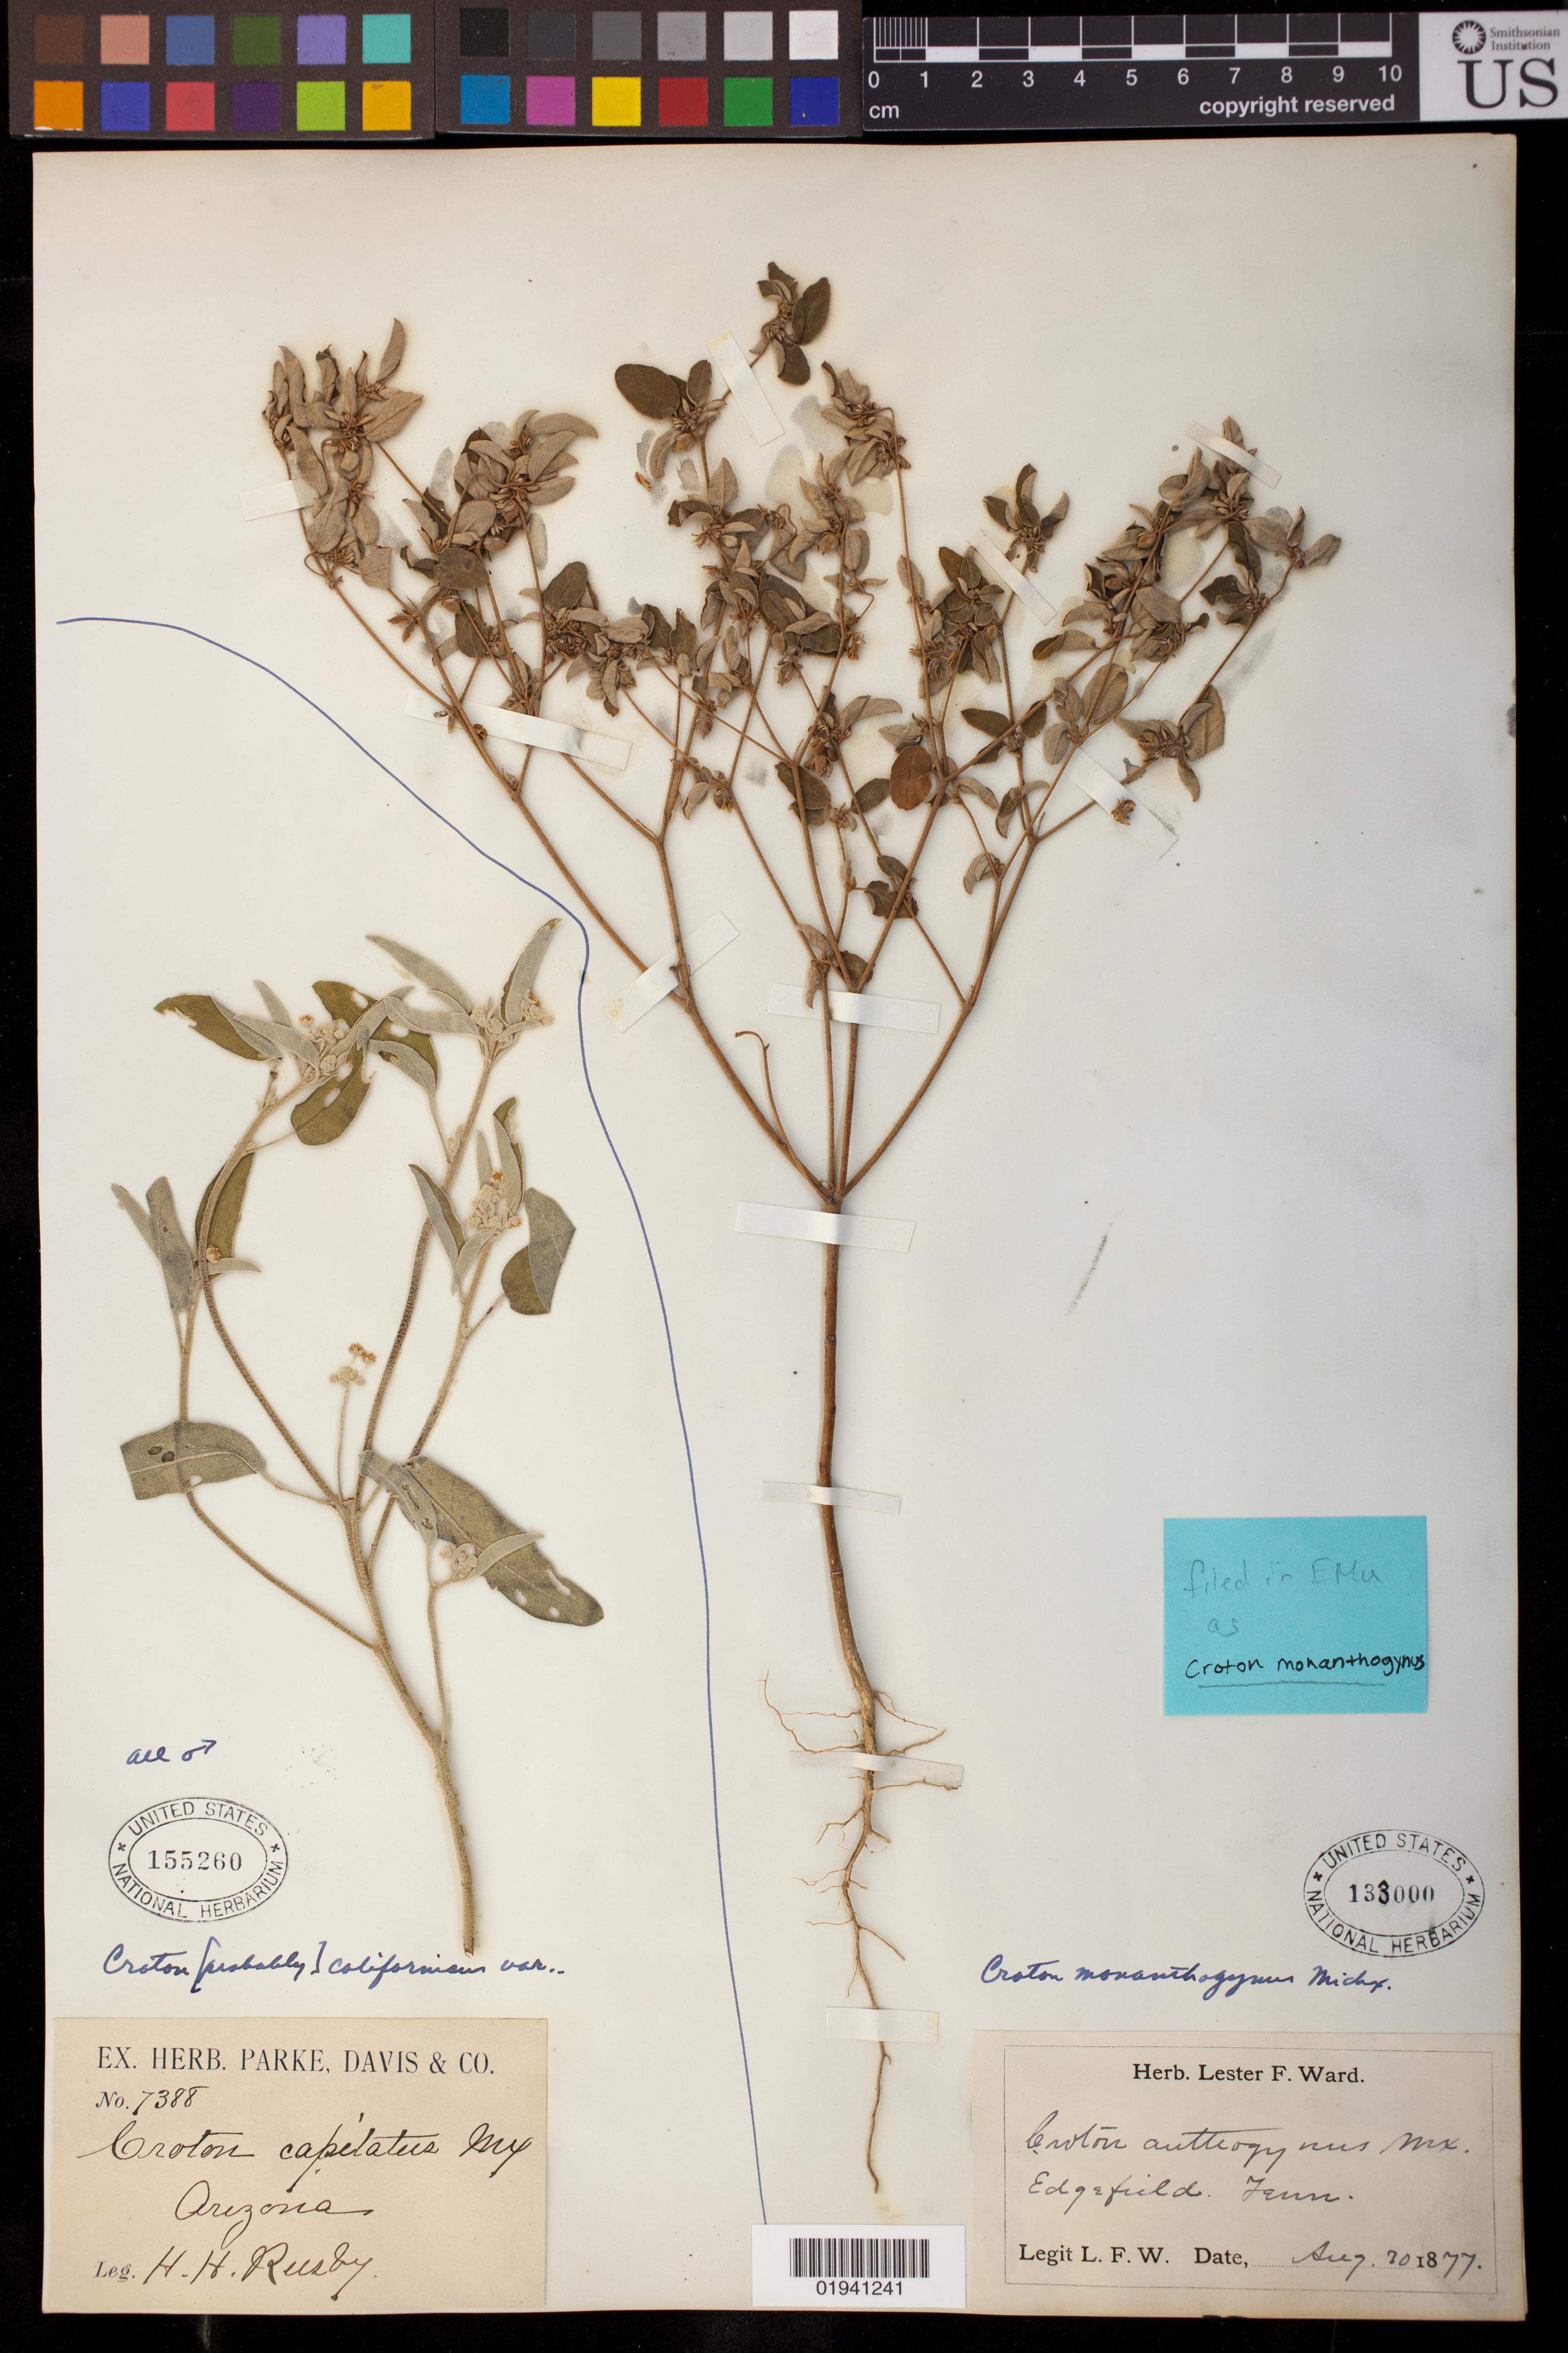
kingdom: Plantae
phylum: Tracheophyta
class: Magnoliopsida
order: Malpighiales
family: Euphorbiaceae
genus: Croton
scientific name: Croton monanthogynus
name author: Michx.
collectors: H. H. Rusby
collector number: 7388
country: United States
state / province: Arizona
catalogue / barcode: US 155260-2